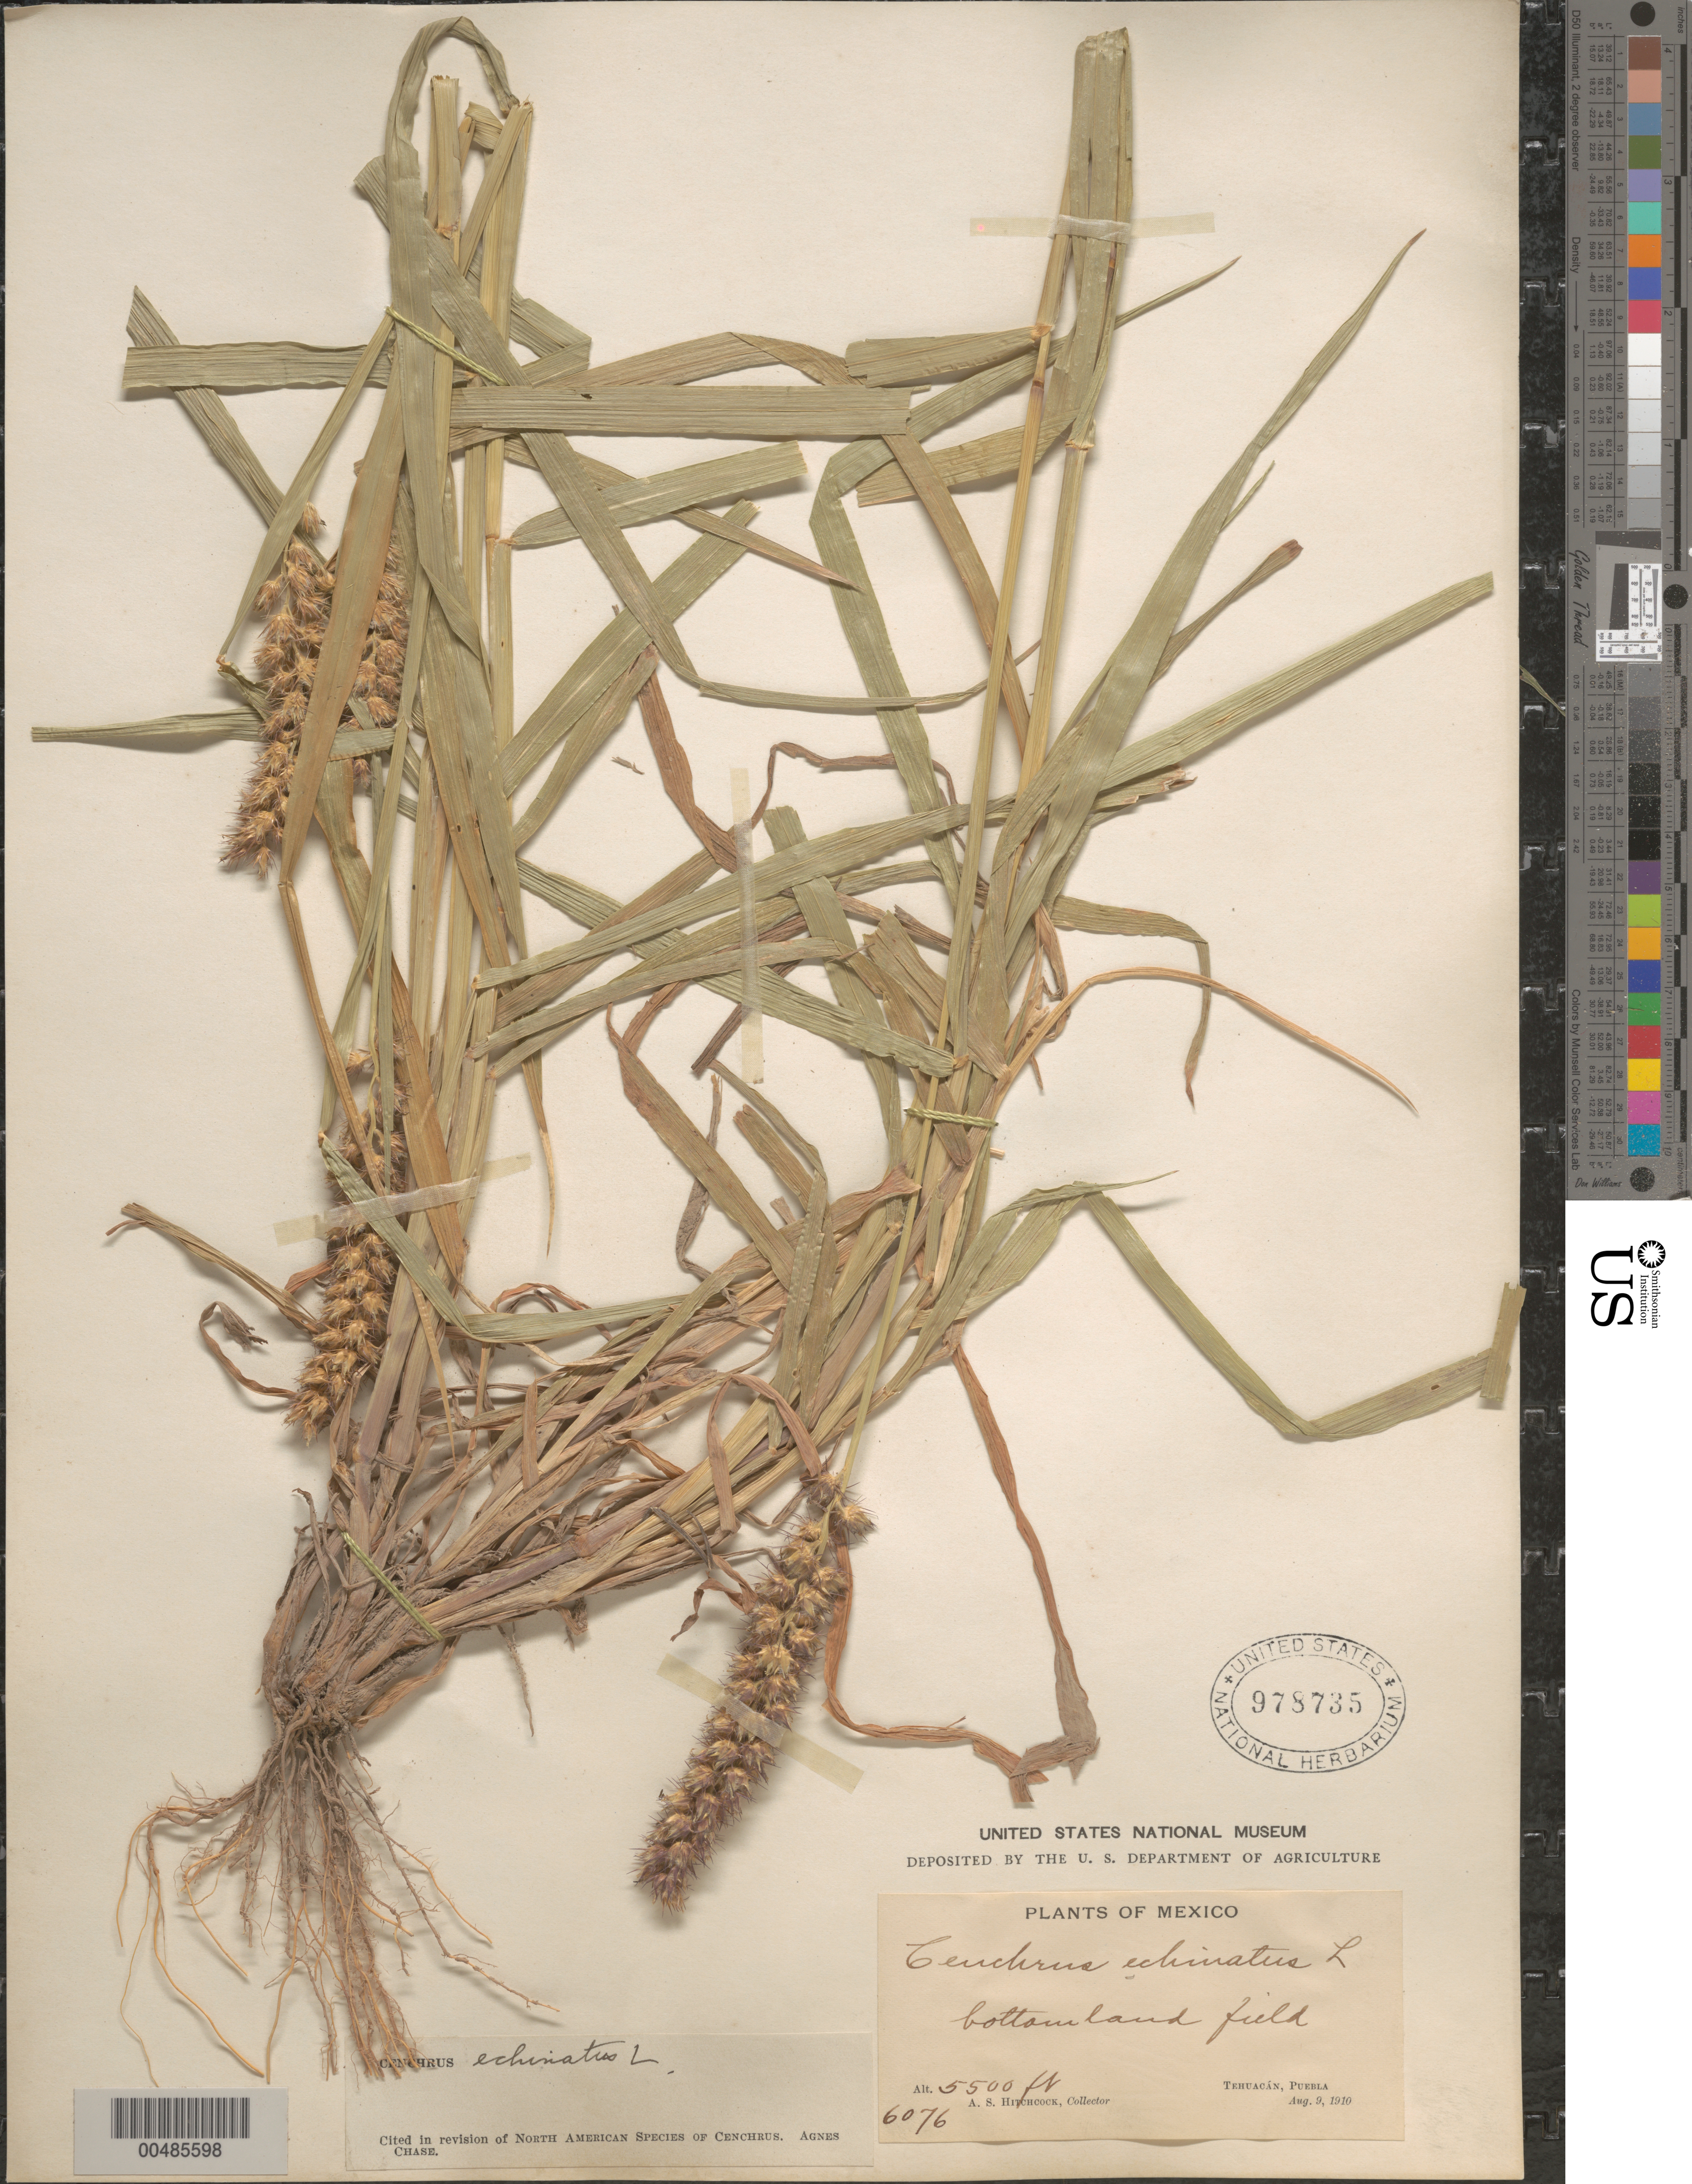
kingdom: Plantae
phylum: Tracheophyta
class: Liliopsida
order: Poales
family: Poaceae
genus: Cenchrus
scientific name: Cenchrus echinatus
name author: L.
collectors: A. S. Hitchcock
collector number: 6076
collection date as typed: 9 Aug 1910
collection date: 1910-08-09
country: Mexico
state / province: Puebla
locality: Tehuac n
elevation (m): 1676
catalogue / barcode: US 978735